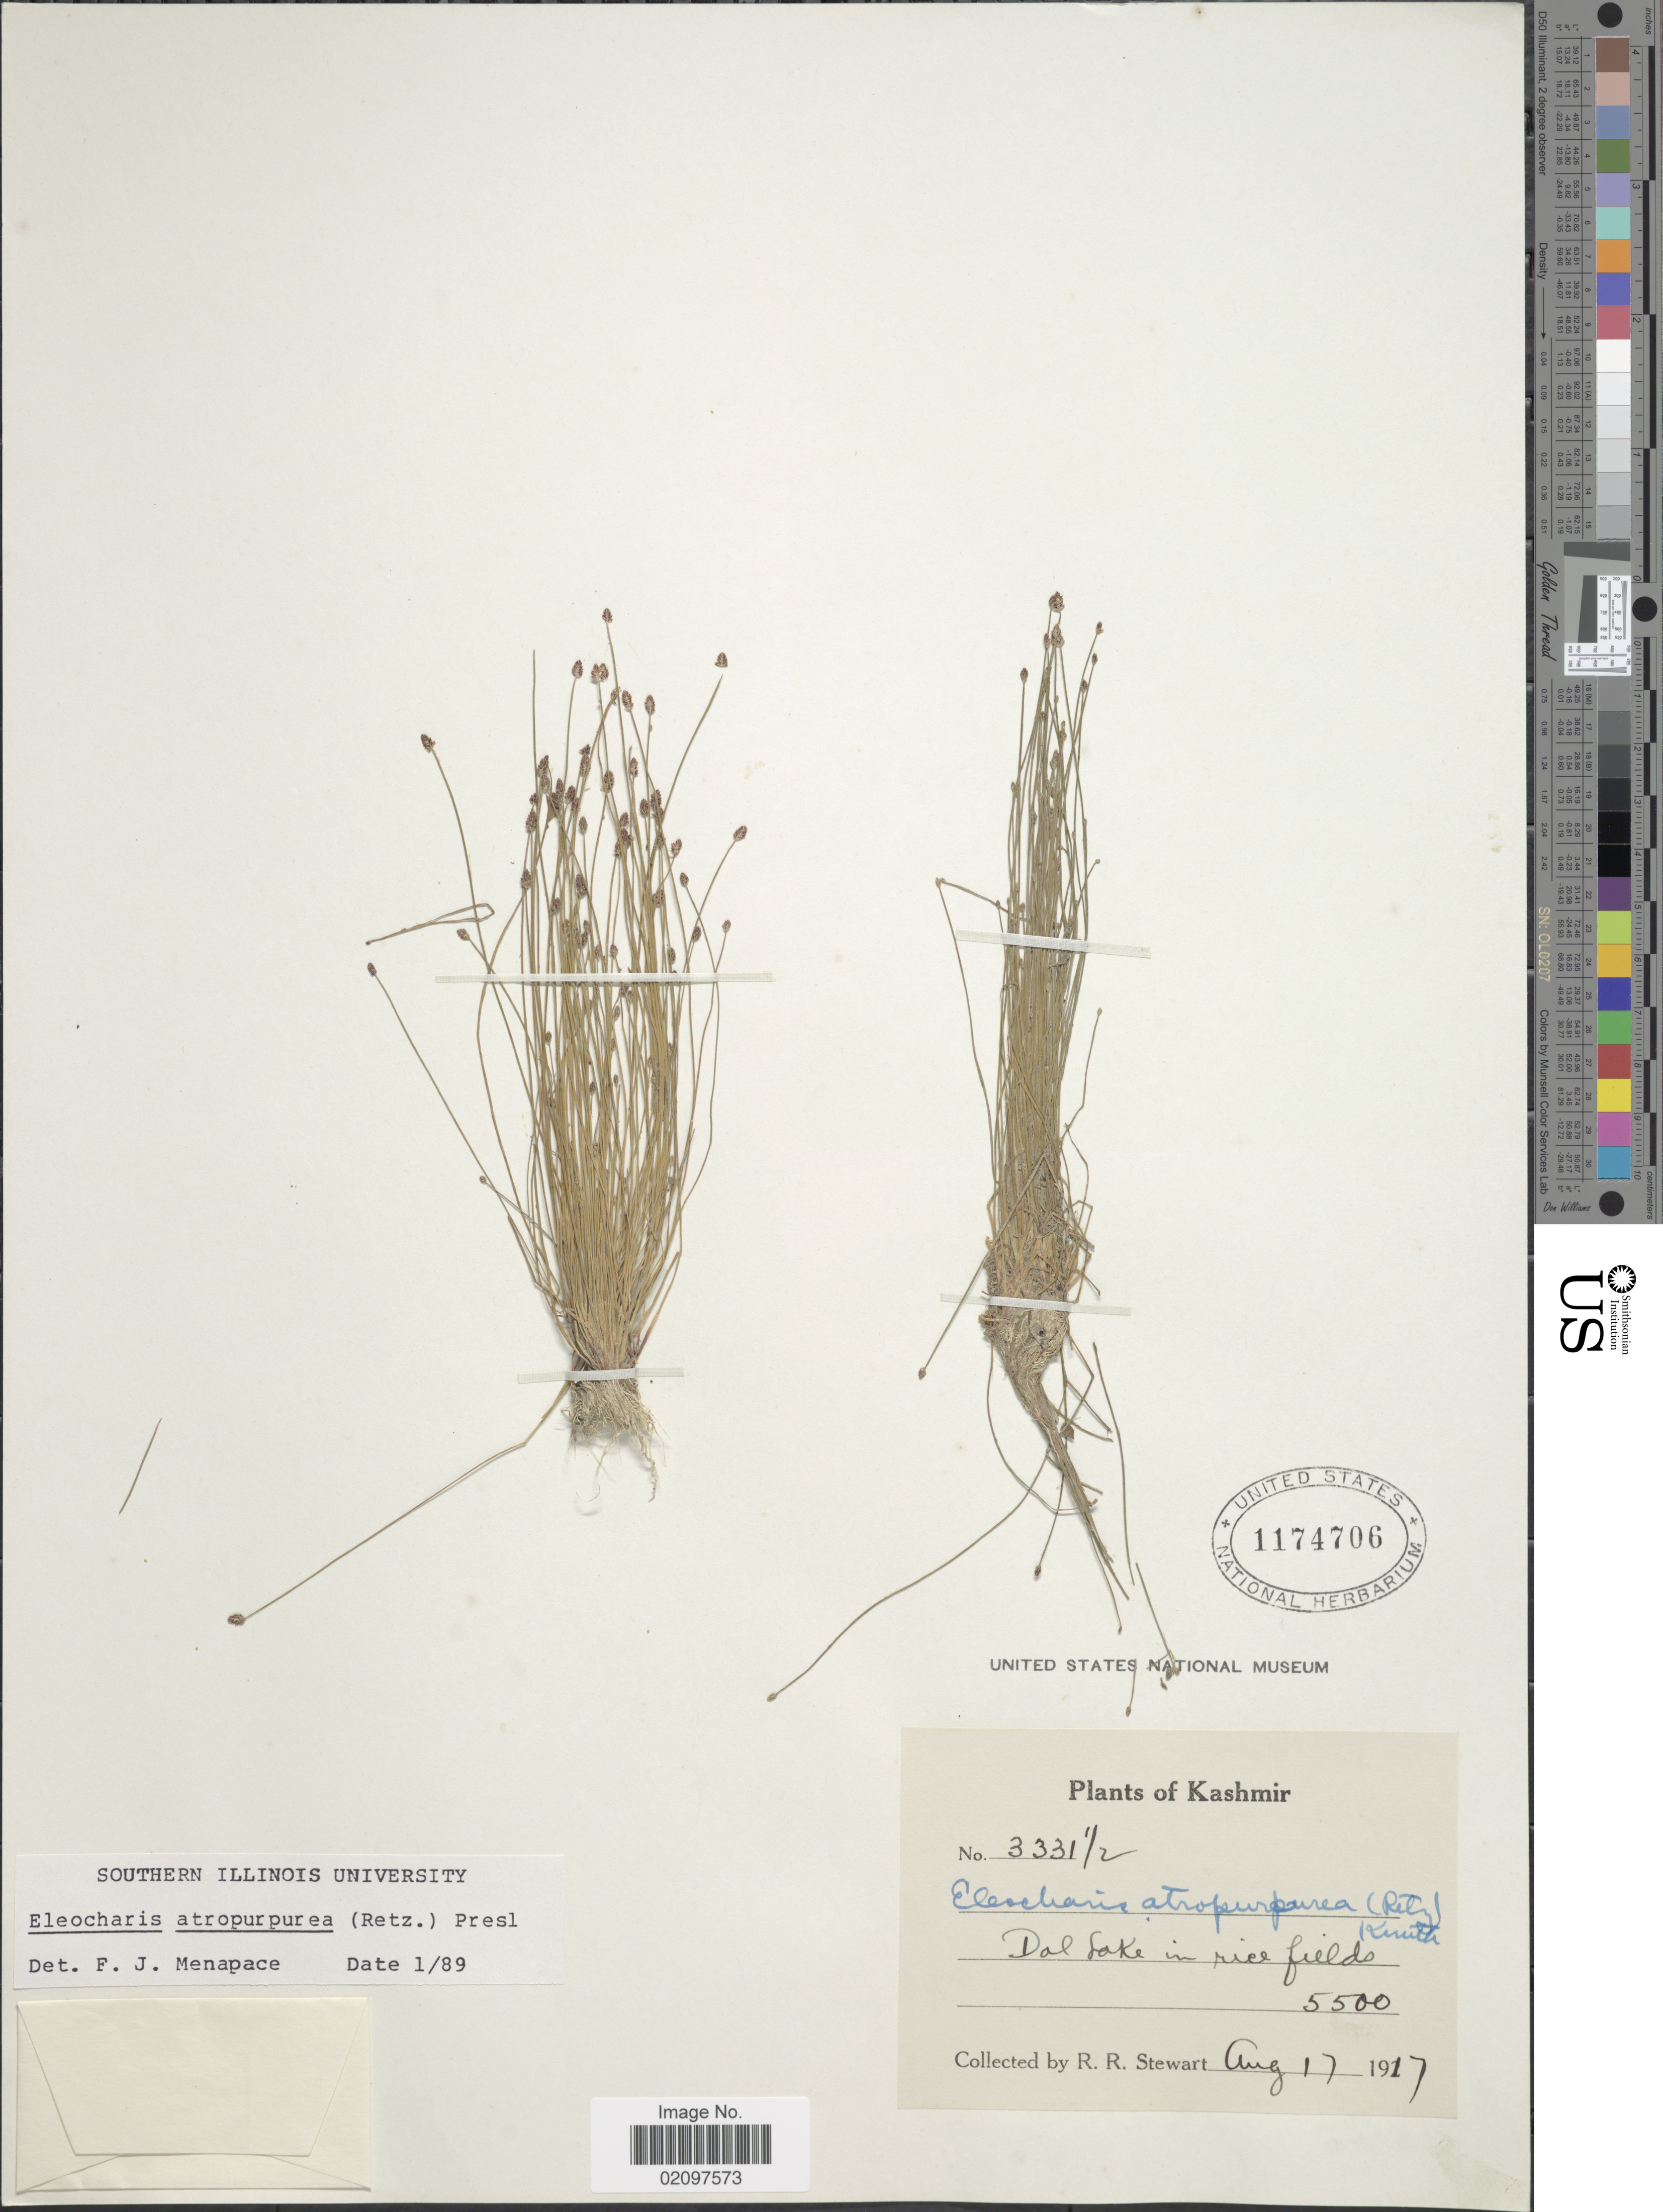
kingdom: Plantae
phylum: Tracheophyta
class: Liliopsida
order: Poales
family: Cyperaceae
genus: Eleocharis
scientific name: Eleocharis atropurpurea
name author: (Retz.) J. Presl & C. Presl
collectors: R. R. Stewart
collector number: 3331½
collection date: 1917-08-17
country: India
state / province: Jammu and Kashmir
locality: Kashmir, Dal Lake in rice fields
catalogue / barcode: US 1174706